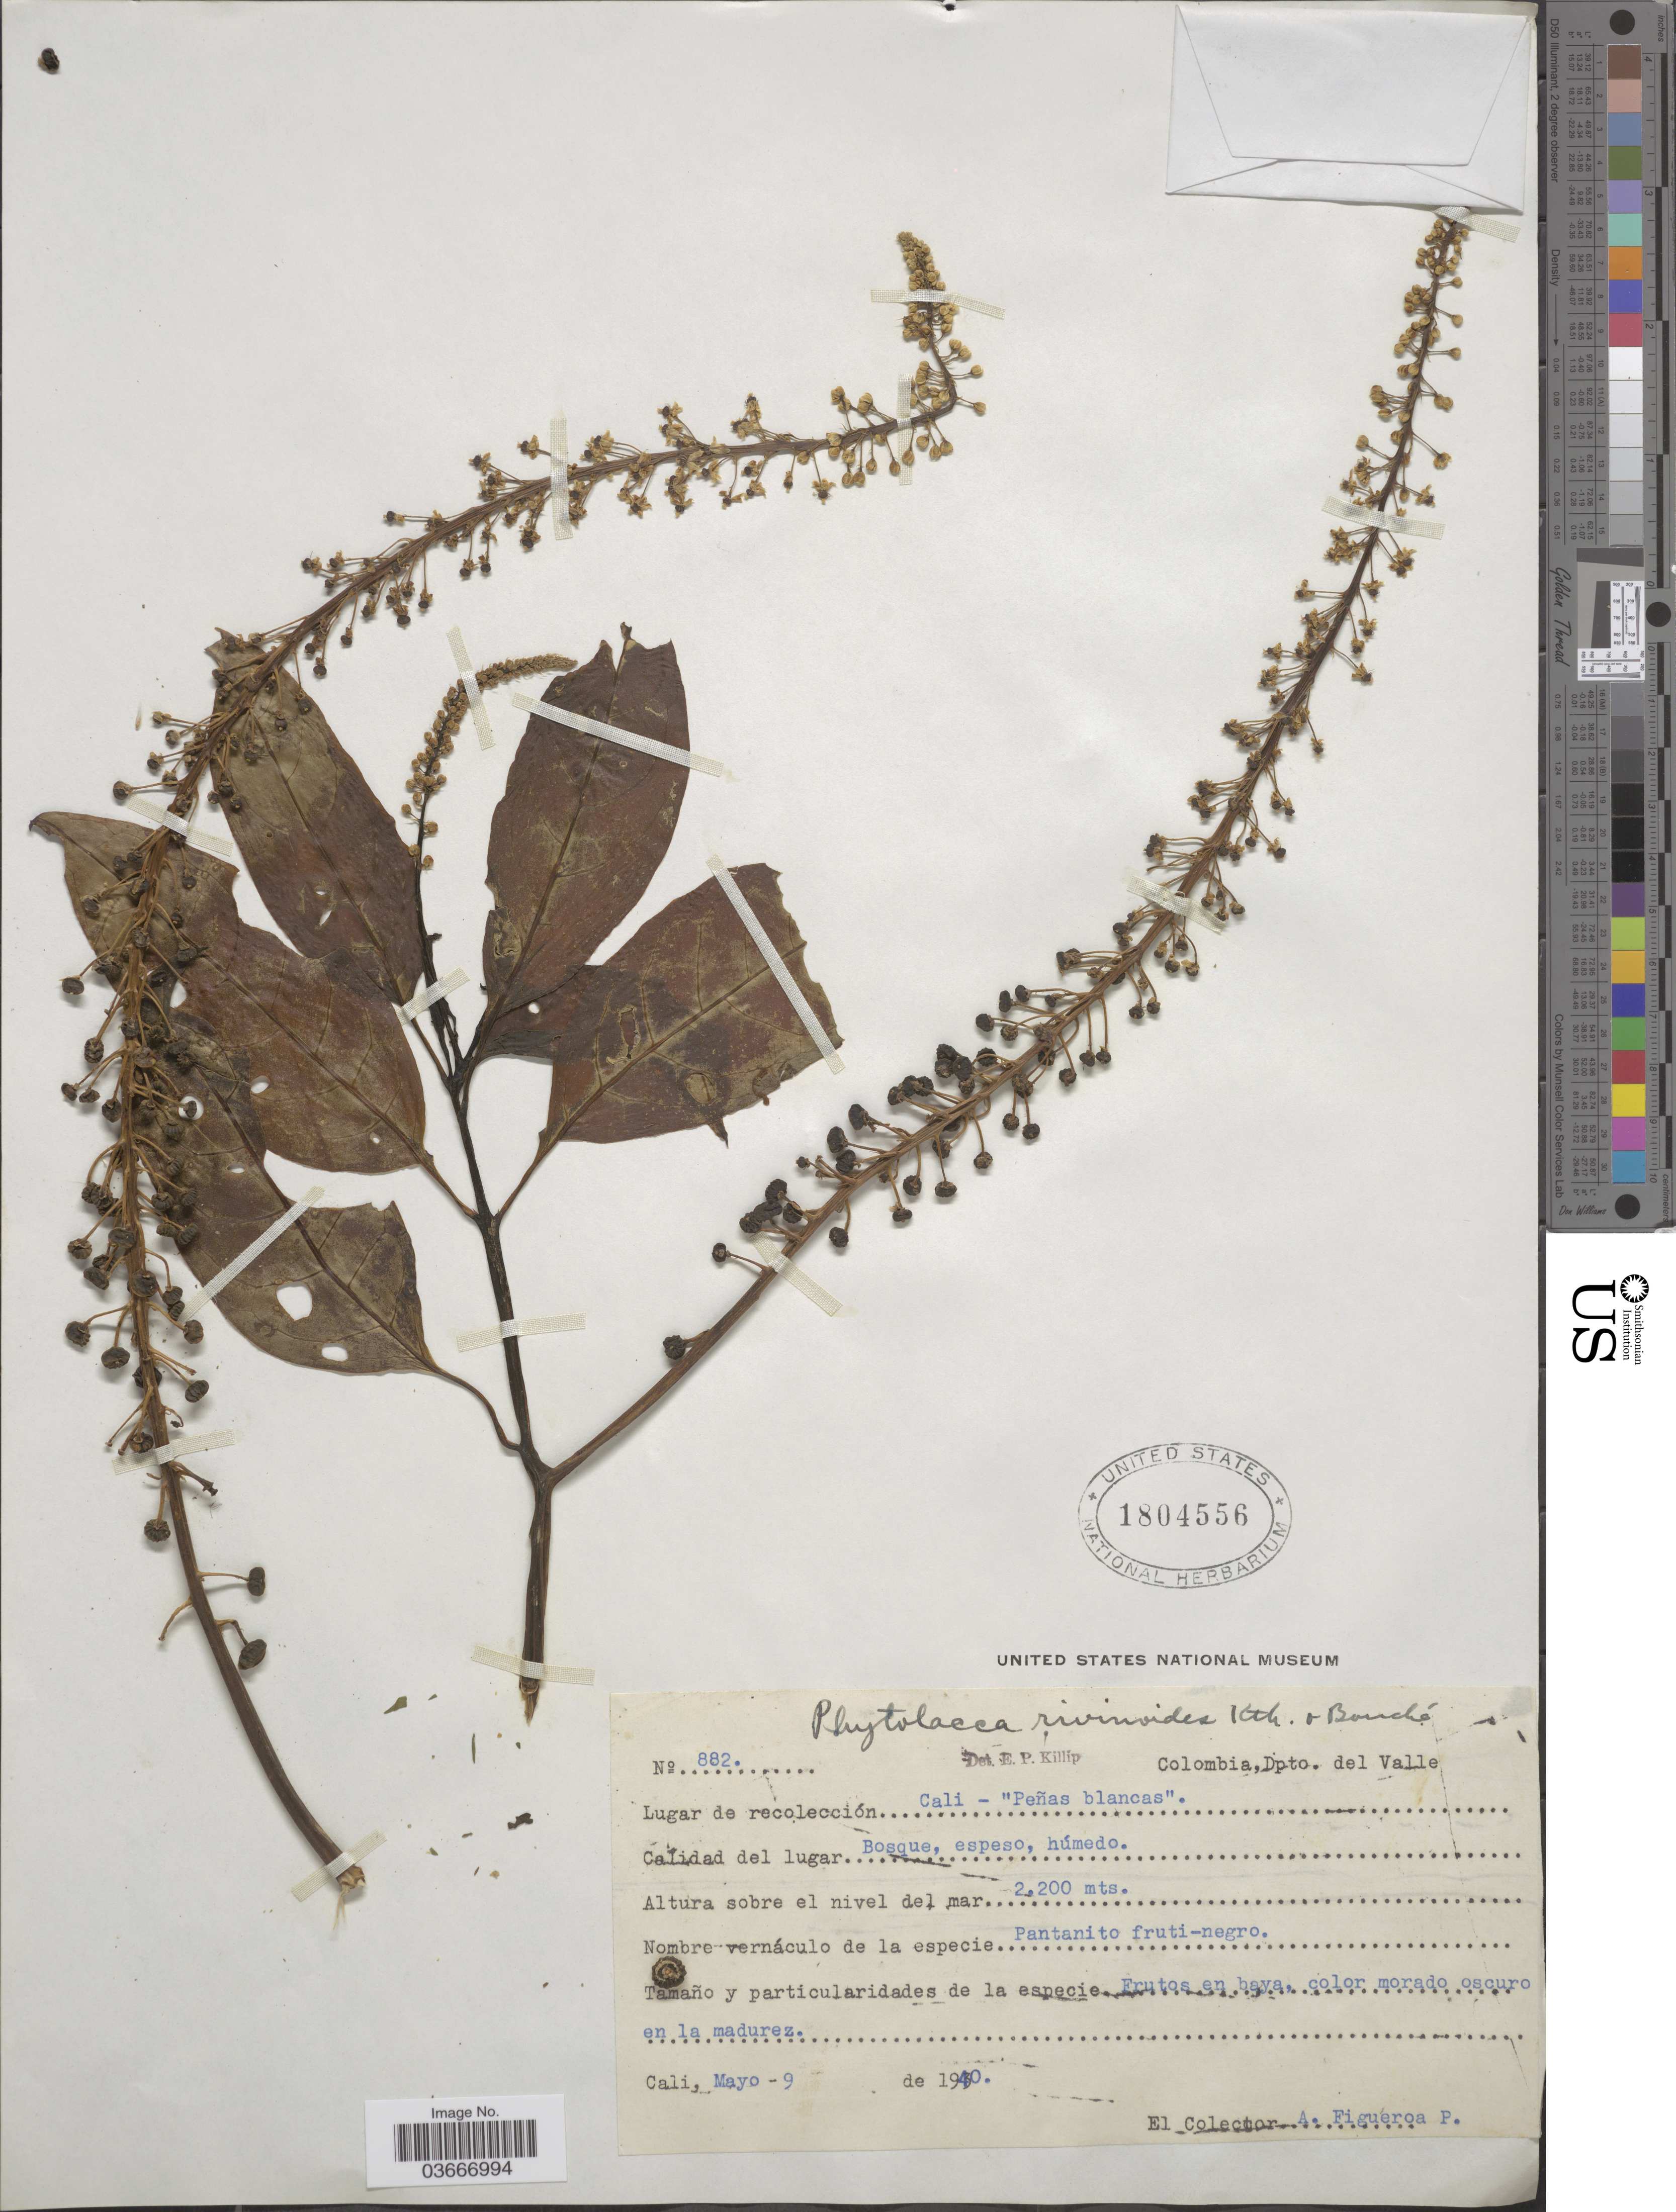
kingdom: Plantae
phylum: Tracheophyta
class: Magnoliopsida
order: Caryophyllales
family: Phytolaccaceae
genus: Phytolacca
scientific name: Phytolacca rivinoides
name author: Kunth & C.D. Bouché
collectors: A. Figueroa-Potes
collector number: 882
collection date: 1940-05-09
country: Colombia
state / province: Valle del Cauca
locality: Dpto. del Valle. Cali - "Peñas blancas". Bosque, espeso, húmedo.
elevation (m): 2200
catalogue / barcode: US 1804556